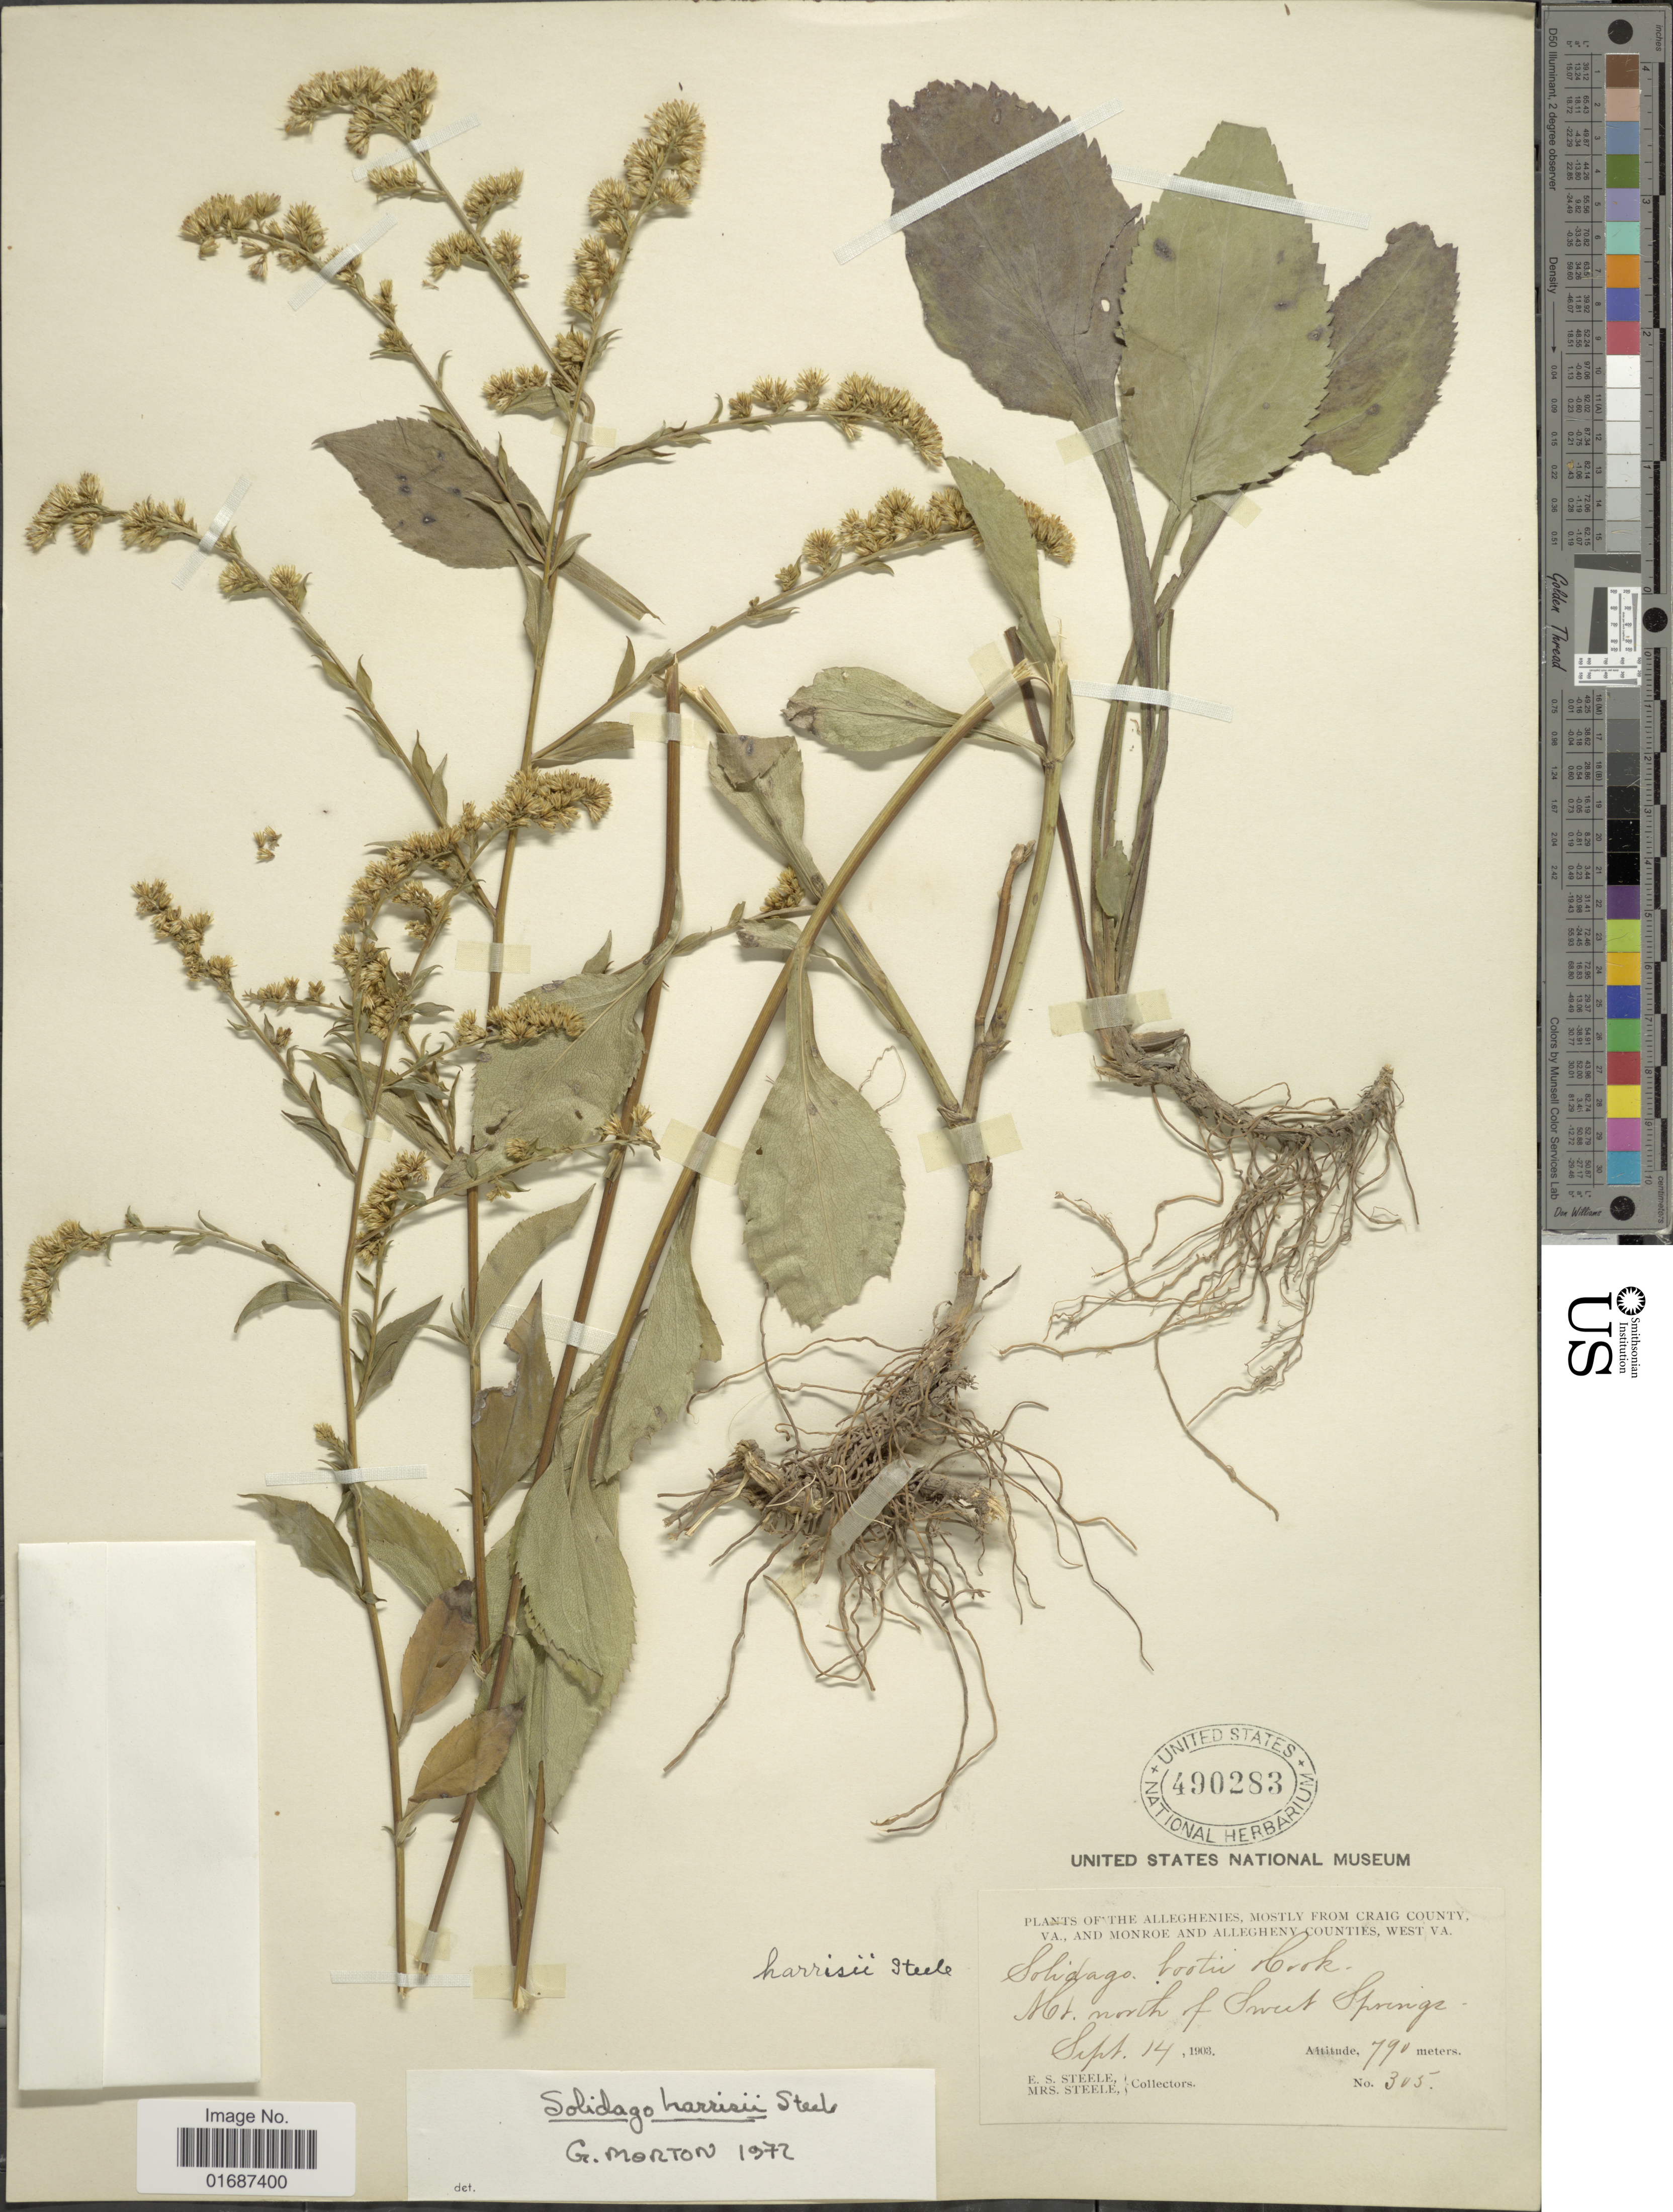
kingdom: Plantae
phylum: Tracheophyta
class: Magnoliopsida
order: Asterales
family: Asteraceae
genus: Solidago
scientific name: Solidago harrisii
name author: E.S. Steele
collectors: E. Steele & Mrs. E. S. Steele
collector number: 305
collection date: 1903-09-14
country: United States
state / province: Virginia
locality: The Alleghenies, mostly from Craig County, VA, and Monroe and Allegheny Counties, West VA, Mt North of Sweet Springs.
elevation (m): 790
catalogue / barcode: US 490283